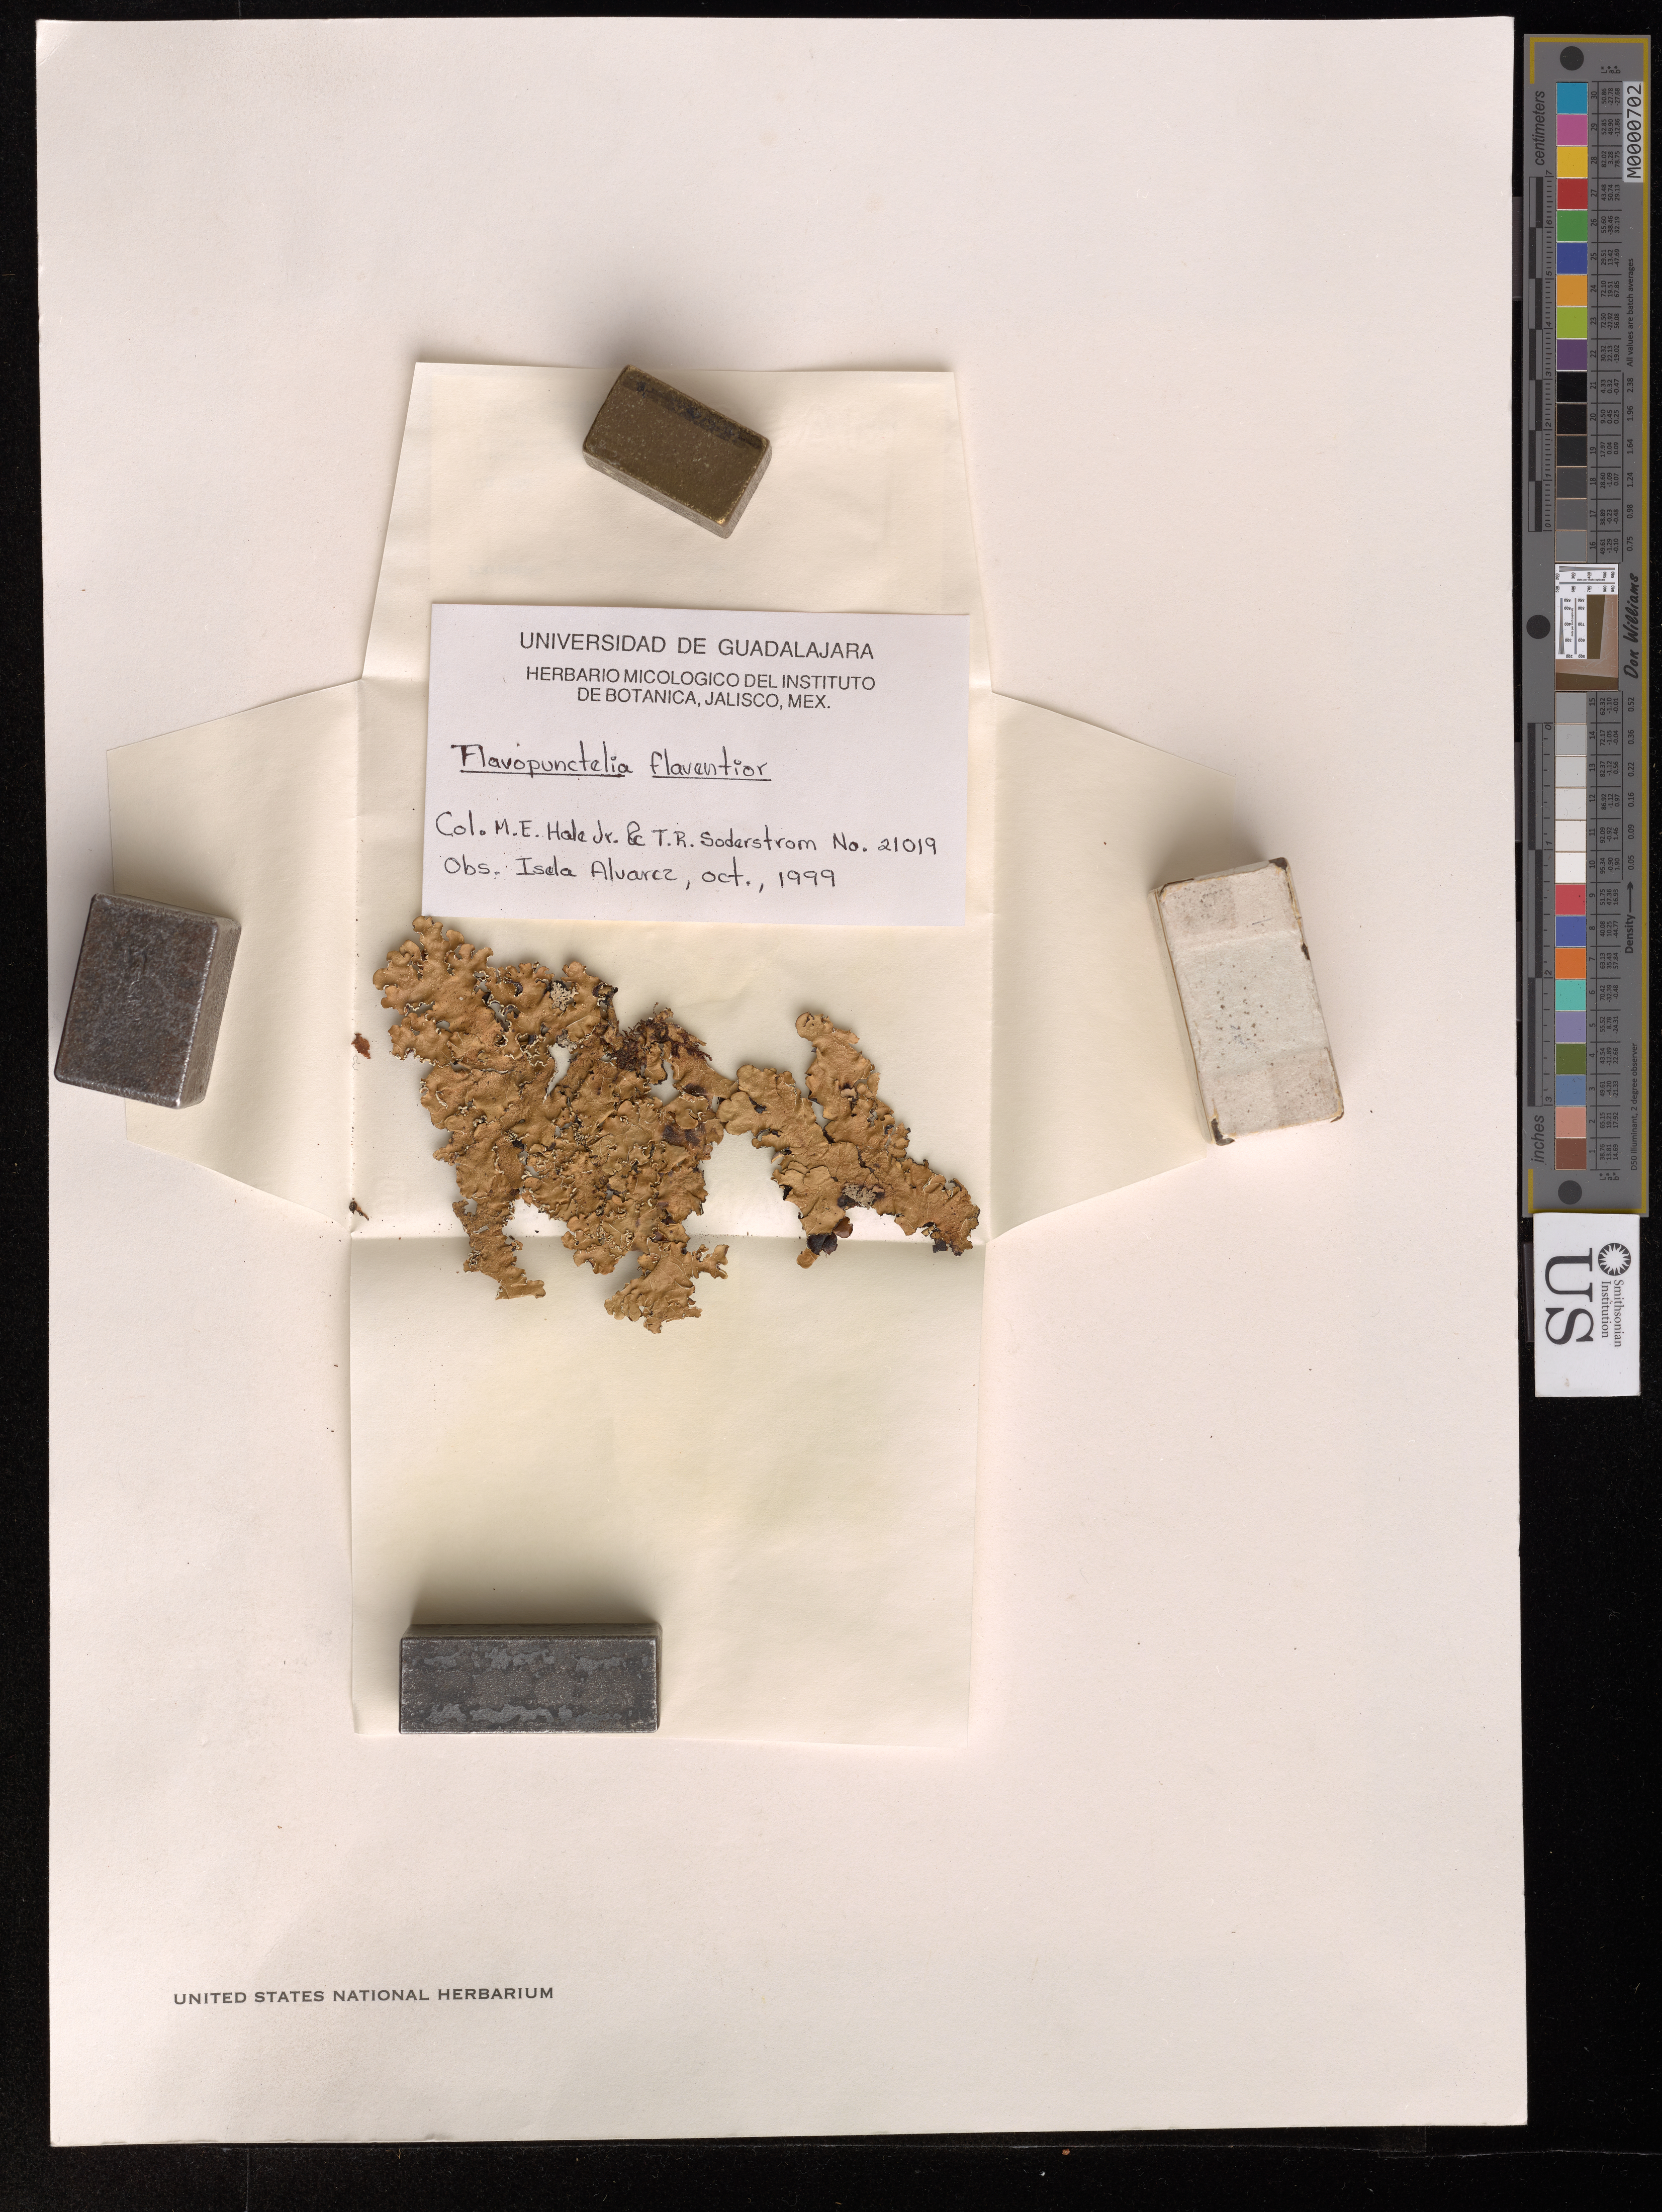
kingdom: Fungi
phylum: Ascomycota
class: Lecanoromycetes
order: Lecanorales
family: Parmeliaceae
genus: Parmelia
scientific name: Parmelia flaventior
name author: Stirt.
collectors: M. Hale & T. R. Soderstrom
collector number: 21019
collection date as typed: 05 Apr 1960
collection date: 1960-04-05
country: Mexico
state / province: Michoacán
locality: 65 km E of Morelia, km 248 on hwy 190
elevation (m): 2560